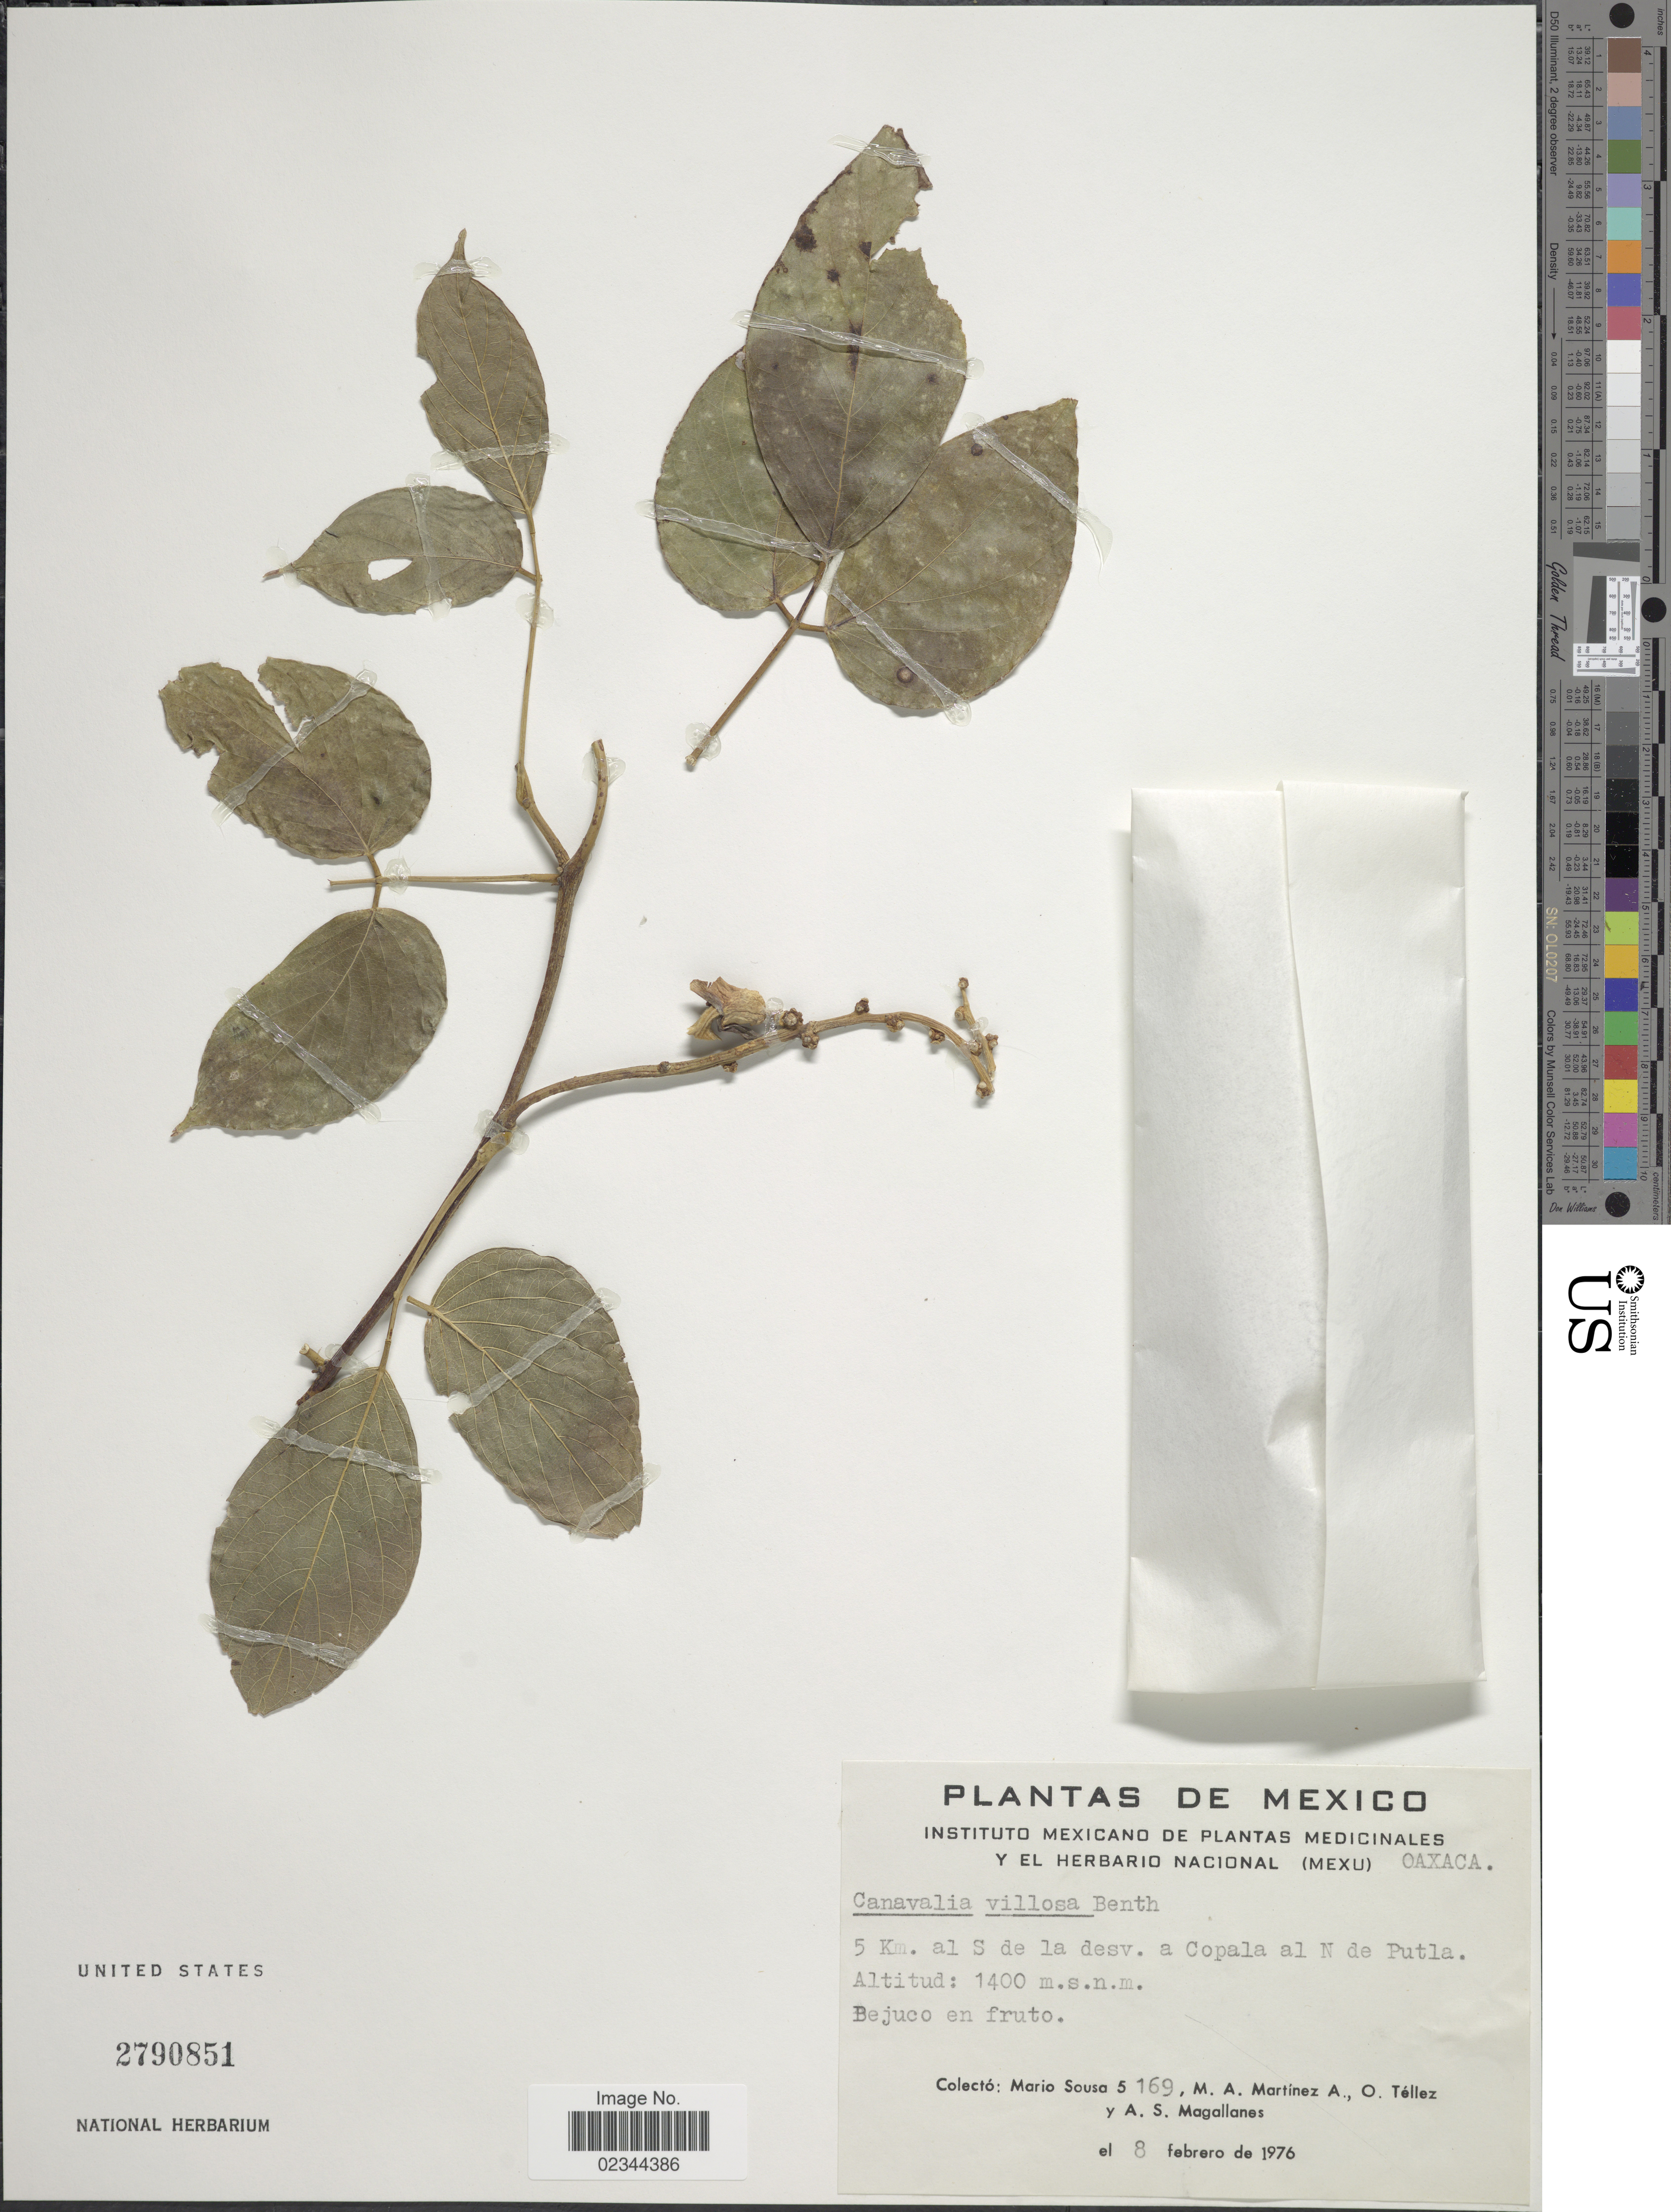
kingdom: Plantae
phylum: Tracheophyta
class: Magnoliopsida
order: Fabales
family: Fabaceae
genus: Canavalia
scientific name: Canavalia villosa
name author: Benth.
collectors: M. Sousa S., M. A. Martínez Alfaro, O. Tellez & A. Magallanes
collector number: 55169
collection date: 1976-02-08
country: Mexico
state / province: Oaxaca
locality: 5 Km. al S de la desv. a Copala al N de Putla.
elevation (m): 1400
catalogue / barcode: US 2790851